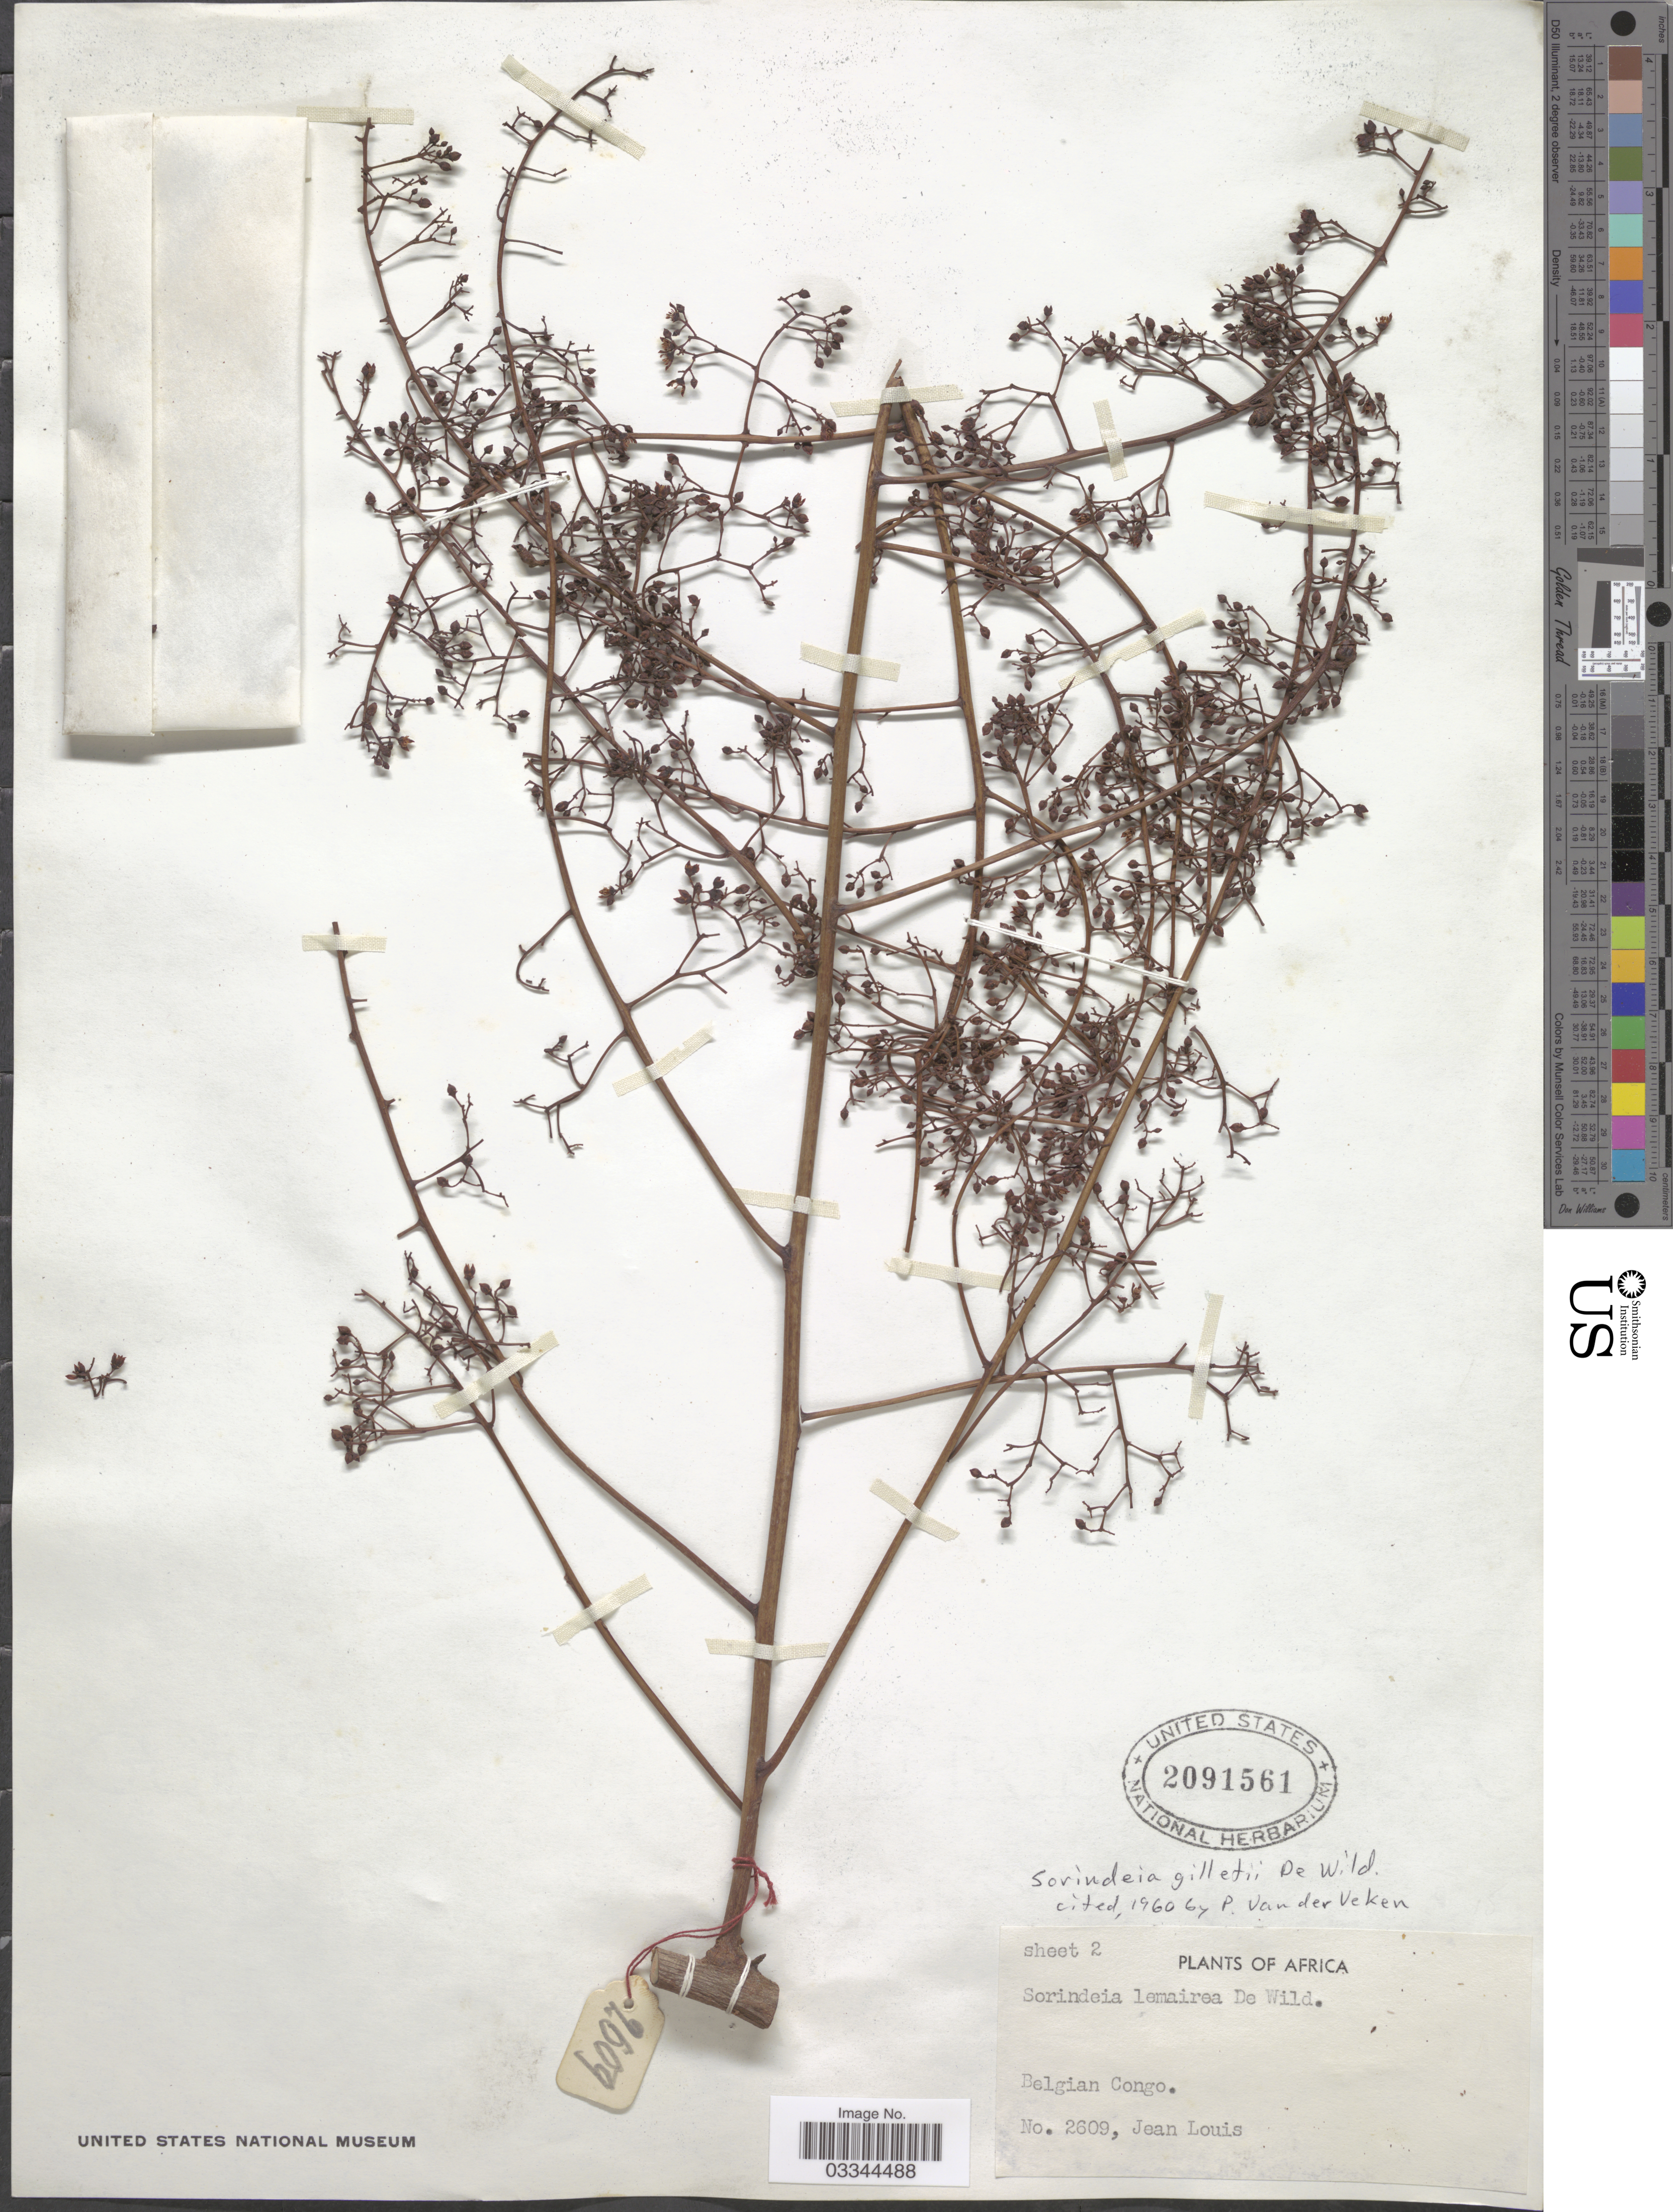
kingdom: Plantae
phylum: Tracheophyta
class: Magnoliopsida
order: Sapindales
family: Anacardiaceae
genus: Sorindeia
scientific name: Sorindeia africana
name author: (Engl.) Van der Veken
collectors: J. Louis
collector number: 2609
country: Congo, Democratic Republic of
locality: Belgian Congo.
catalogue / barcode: US 2091561